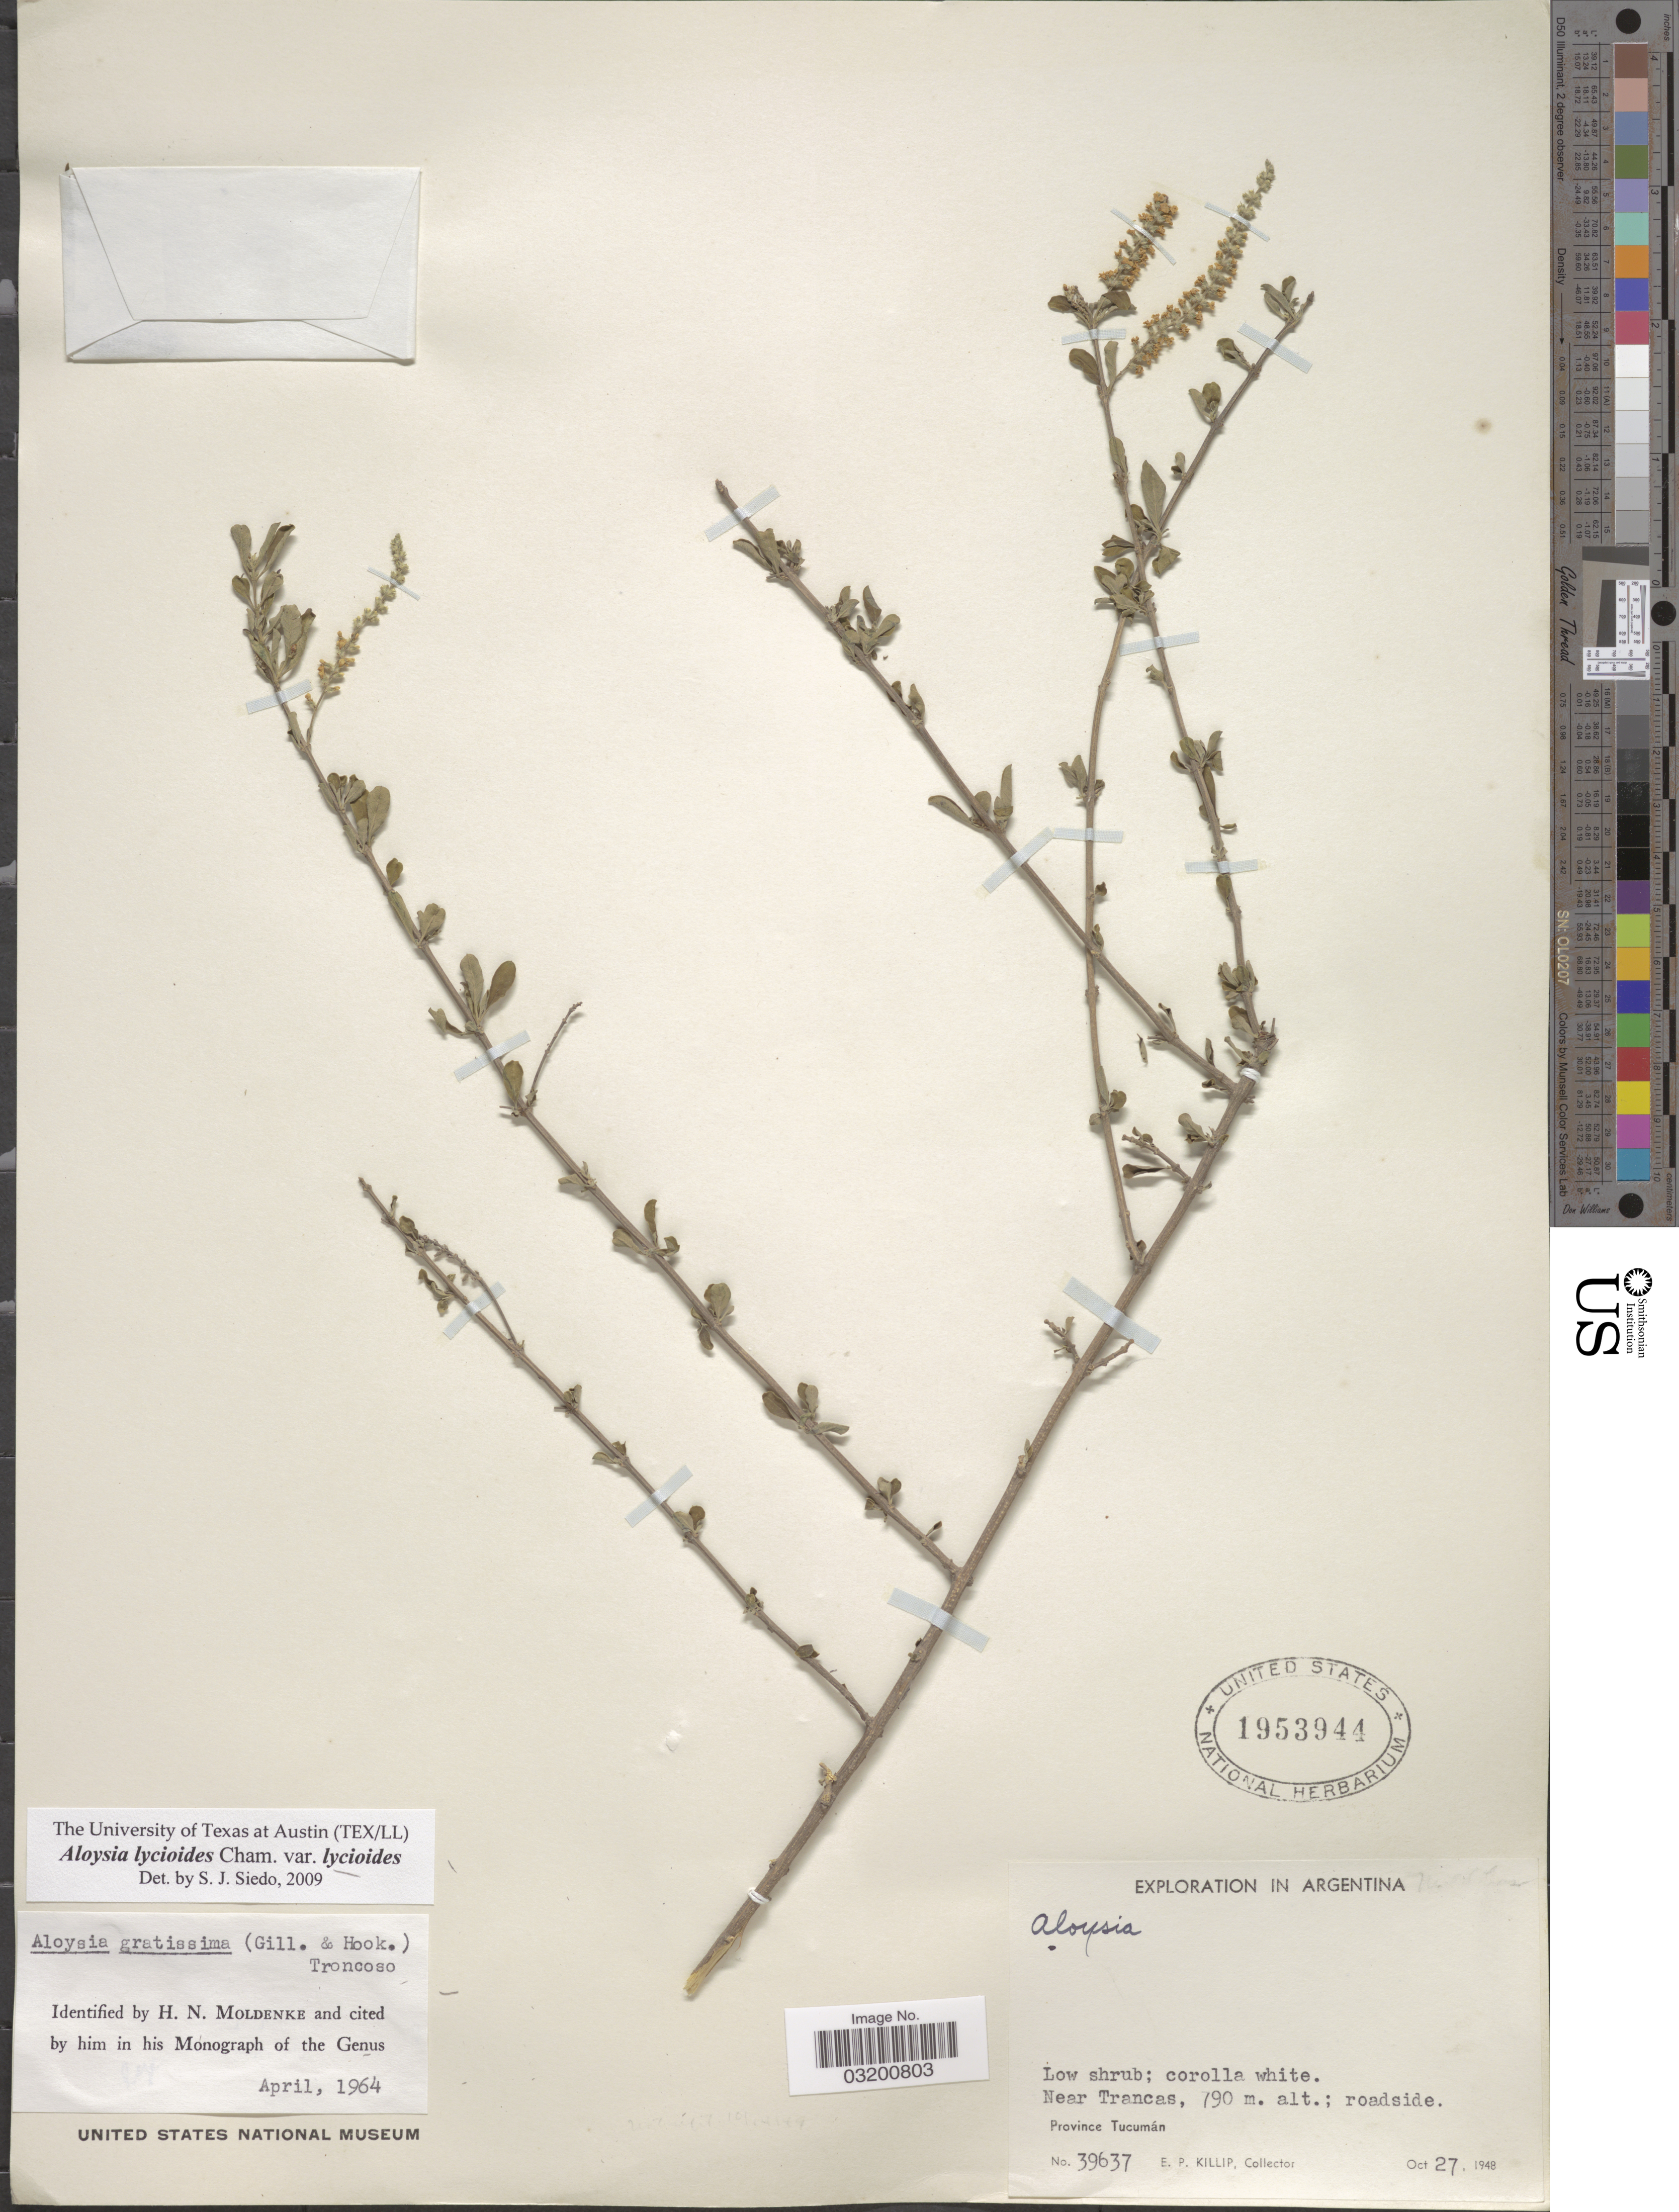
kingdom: Plantae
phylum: Tracheophyta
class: Magnoliopsida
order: Lamiales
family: Verbenaceae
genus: Aloysia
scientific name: Aloysia lycioides var. lycioides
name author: Cham.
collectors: E. P. Killip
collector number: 39637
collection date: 1948-10-27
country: Argentina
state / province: Tucuman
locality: Near Trancas.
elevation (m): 790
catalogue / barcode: US 1953944